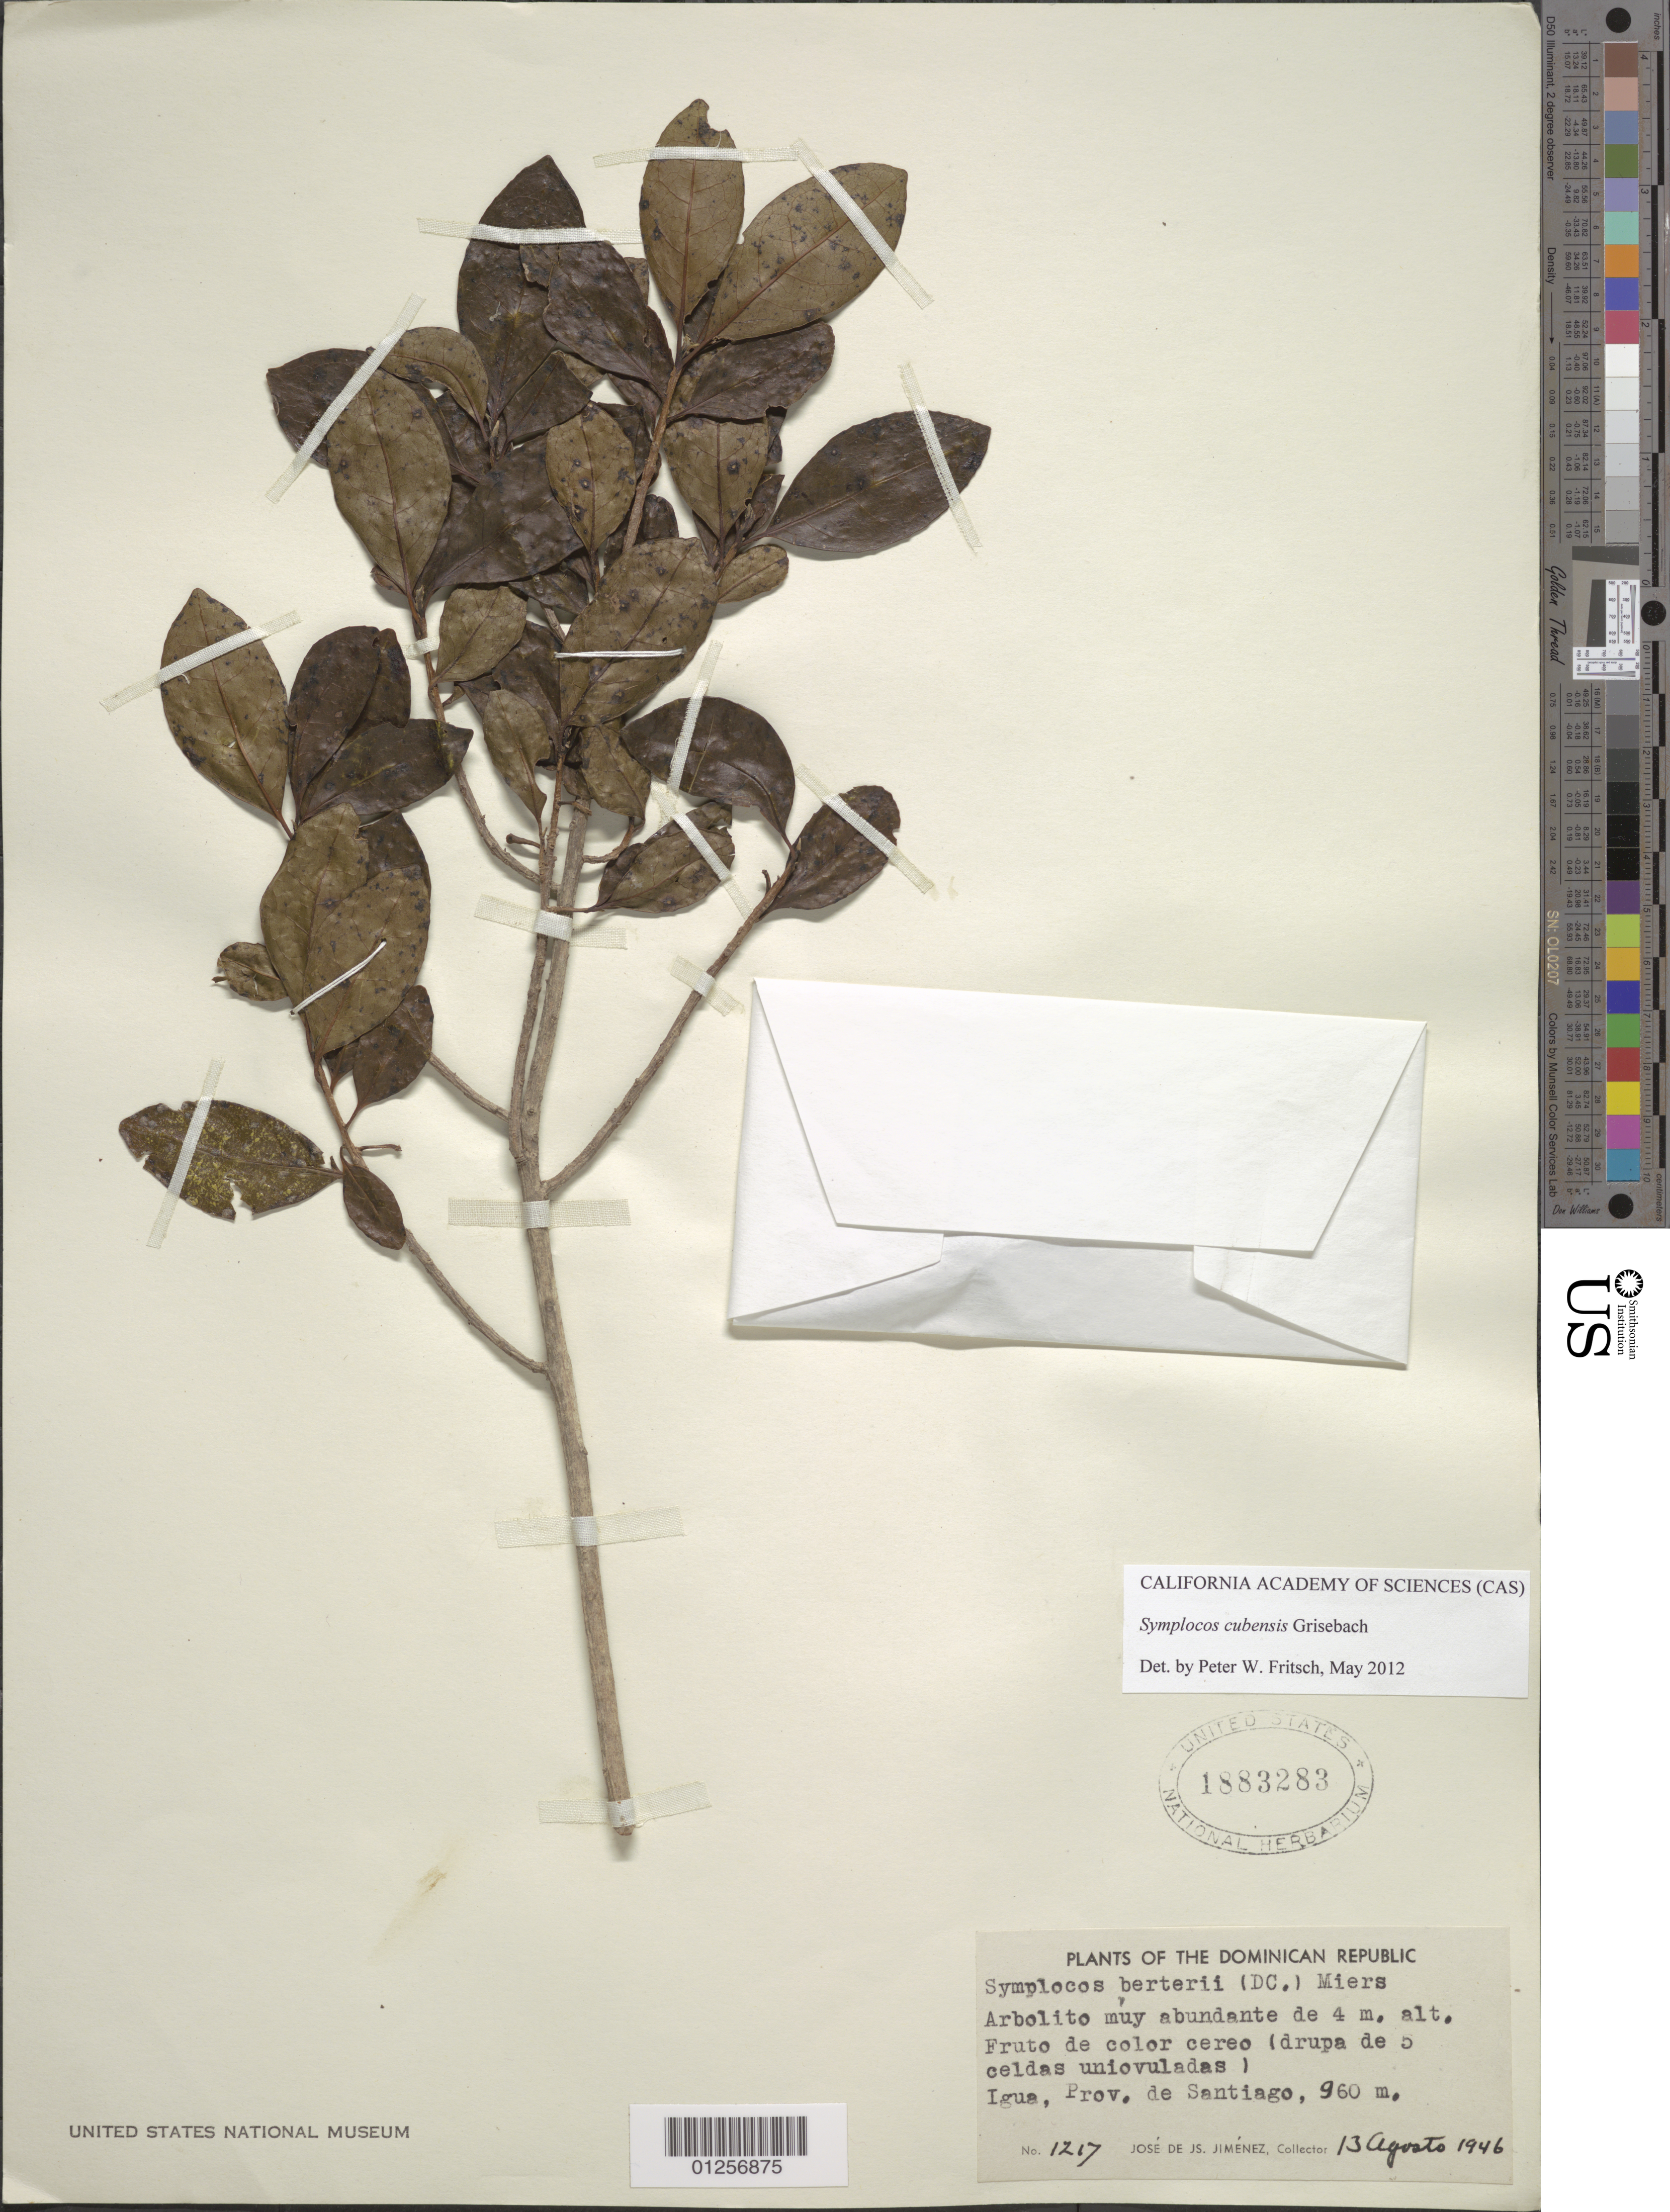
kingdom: Plantae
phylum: Tracheophyta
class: Magnoliopsida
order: Ericales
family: Symplocaceae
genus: Symplocos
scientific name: Symplocos cubensis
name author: Griseb.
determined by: Fritsch, Peter W.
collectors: J. J. Jiménez Almonte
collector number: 1217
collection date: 1946-08-13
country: Dominican Republic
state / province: Santiago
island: Hispaniola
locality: Igua.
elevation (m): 960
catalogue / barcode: US 1883283